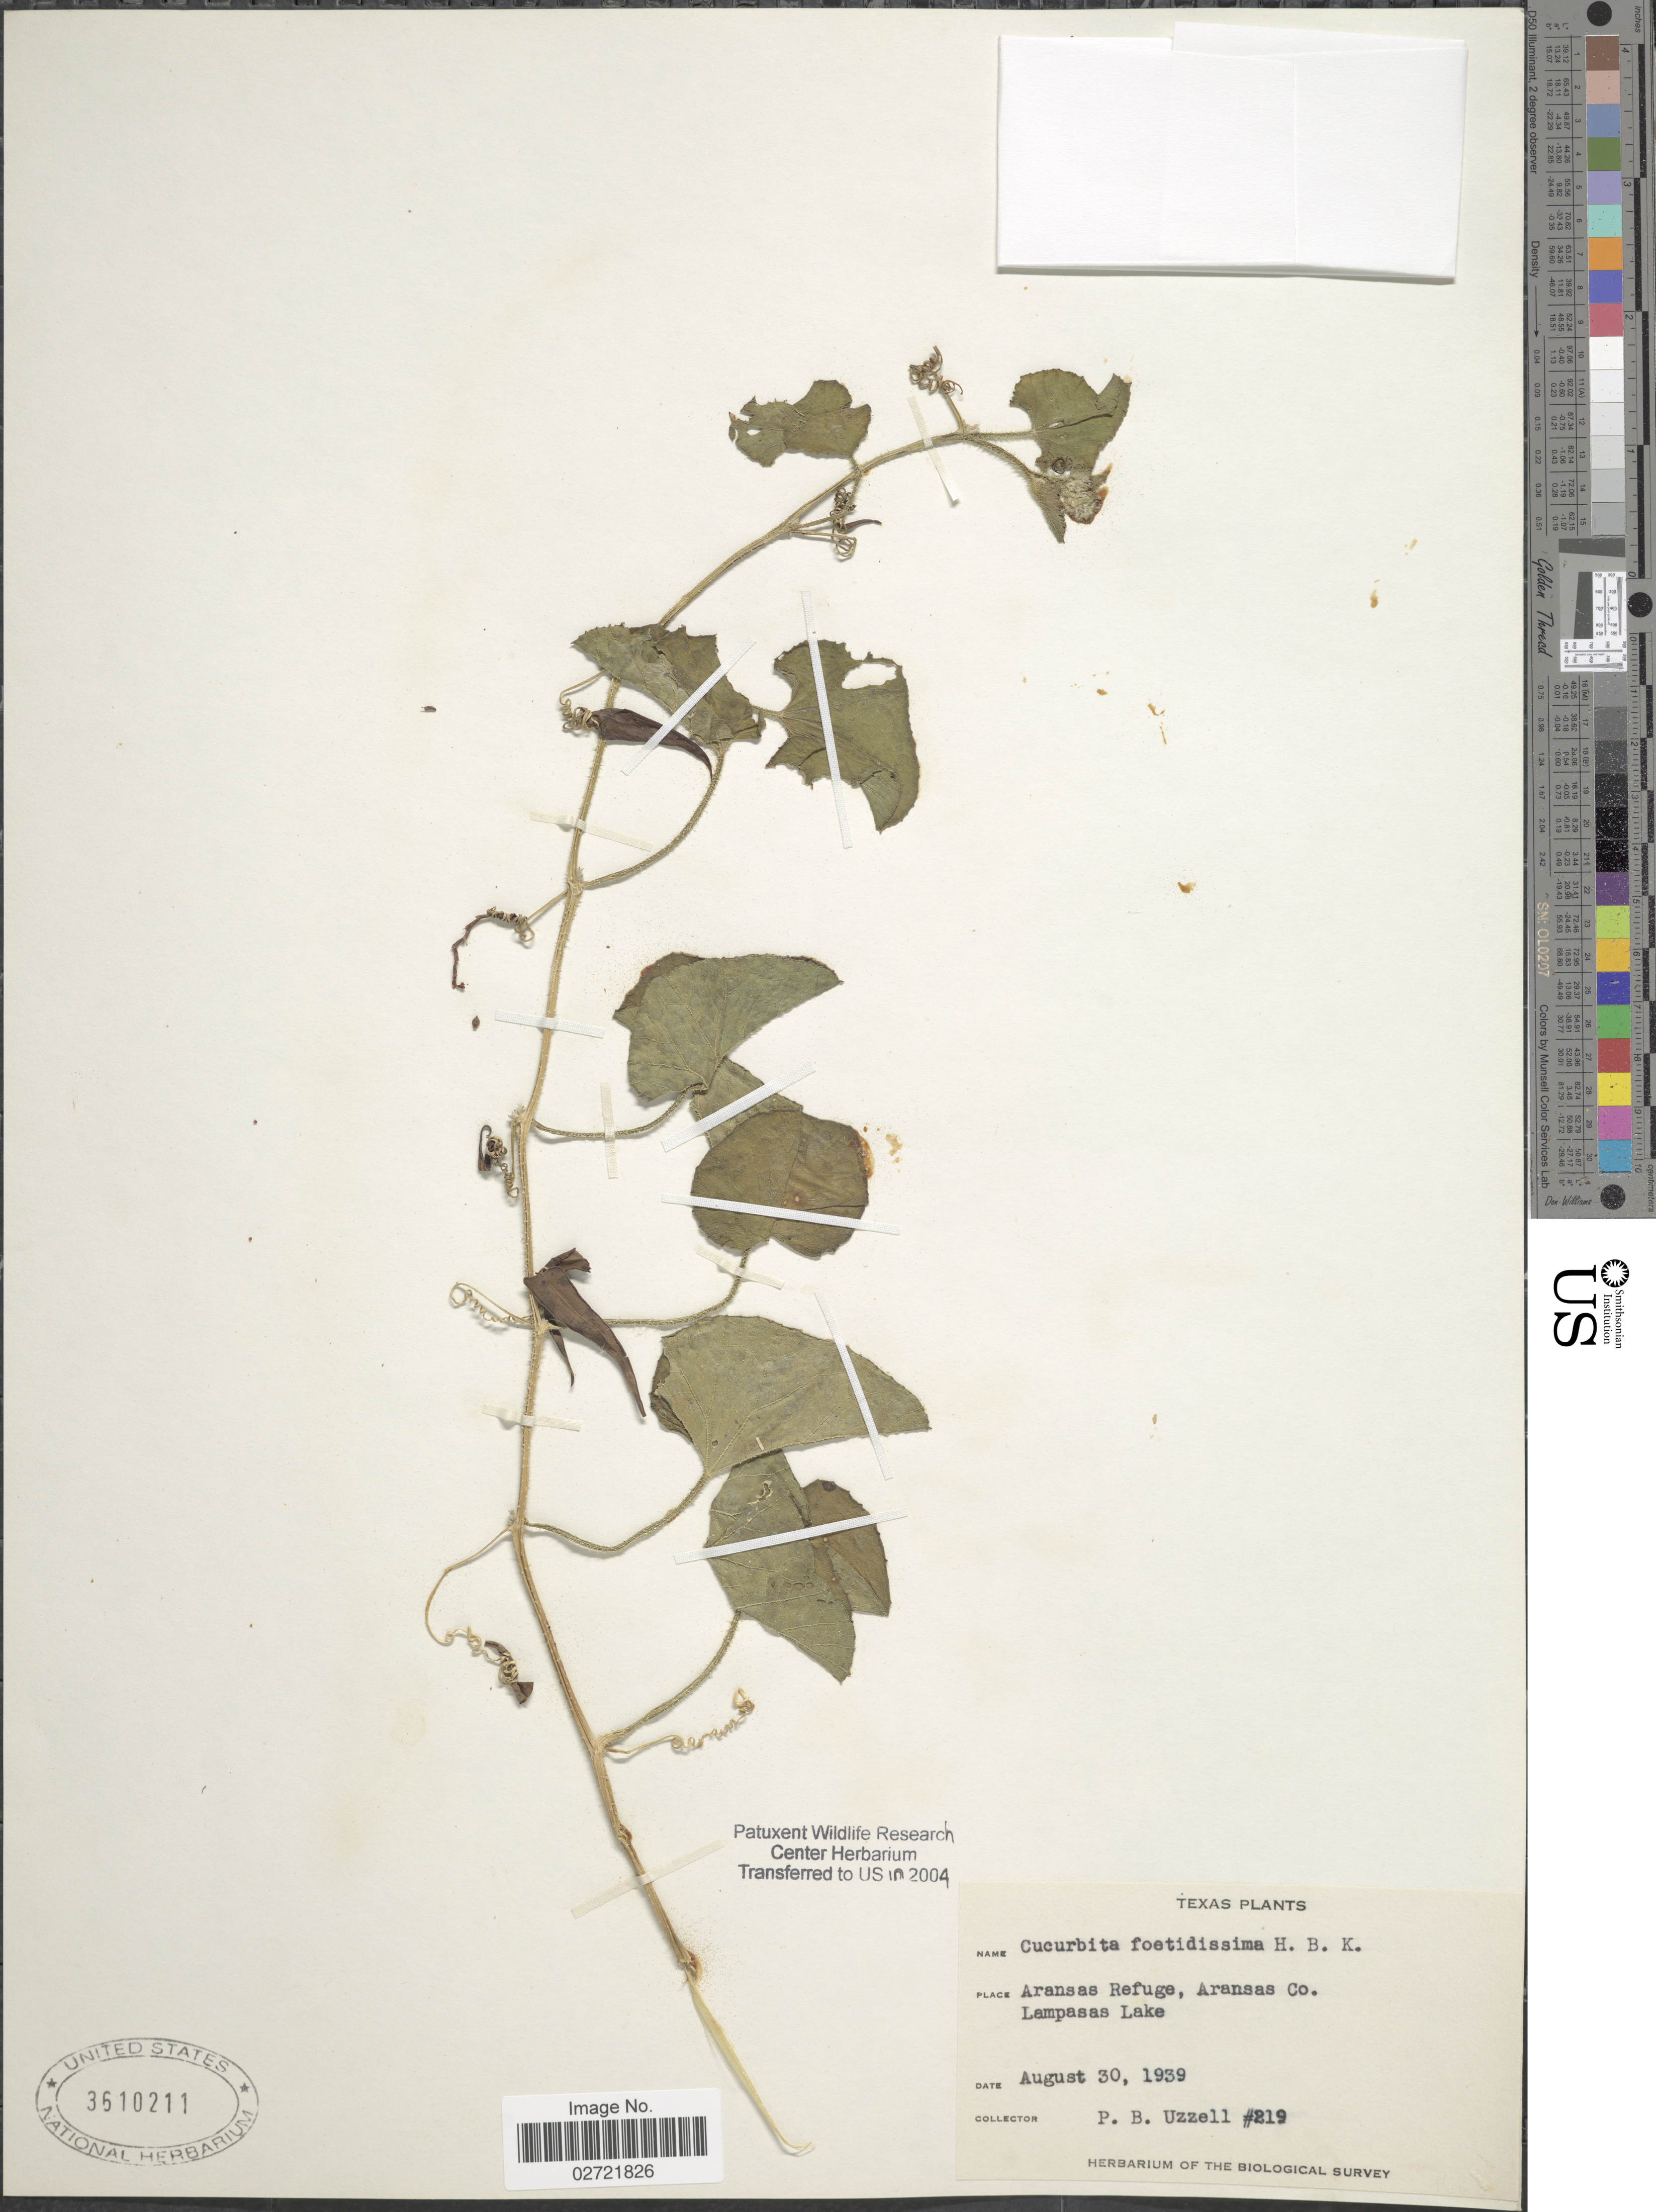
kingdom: Plantae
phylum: Tracheophyta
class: Magnoliopsida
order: Cucurbitales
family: Cucurbitaceae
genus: Cucurbita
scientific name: Cucurbita foetidissima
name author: Kunth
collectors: P. Uzzell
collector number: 219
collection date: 1939-08-30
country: United States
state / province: Texas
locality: Aransas Refuge, Aransas Co. Lampasas Lake.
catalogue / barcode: US 3610211